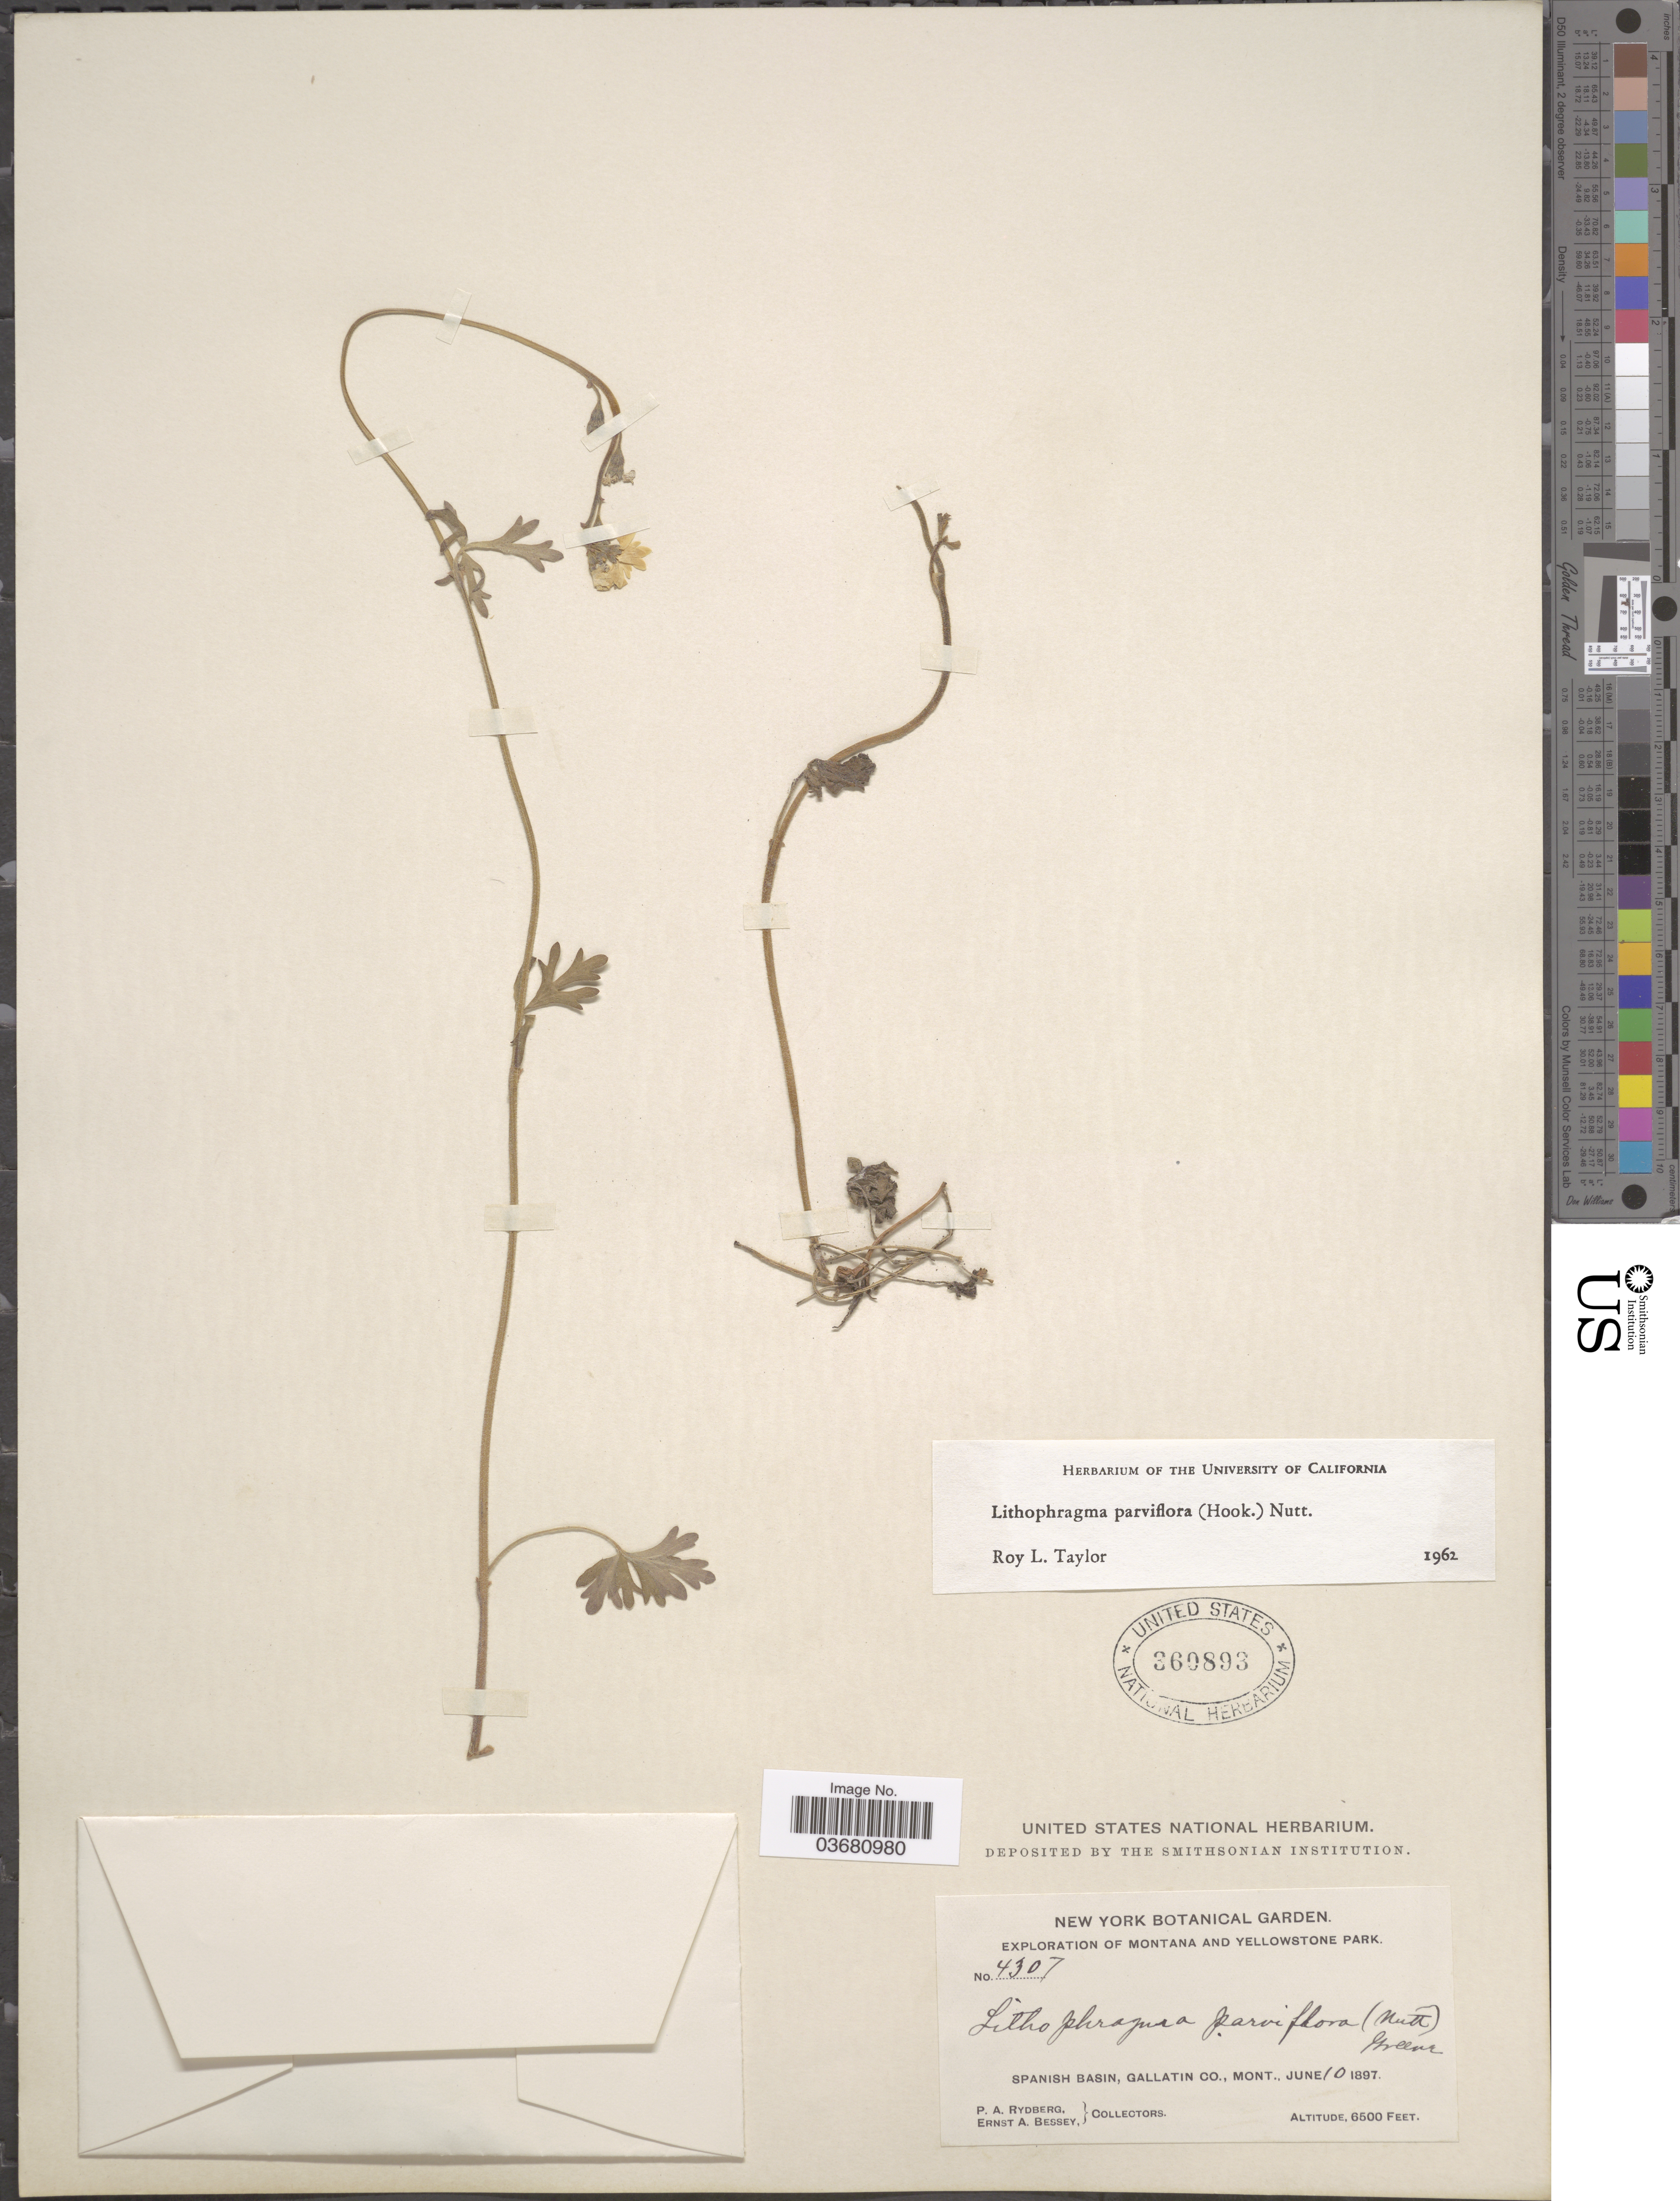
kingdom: Plantae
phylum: Tracheophyta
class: Magnoliopsida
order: Saxifragales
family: Saxifragaceae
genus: Lithophragma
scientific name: Lithophragma parviflorum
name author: (Hook.) Nutt.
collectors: P. A. Rydberg & E. A. Bessey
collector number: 4307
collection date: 1897-06-10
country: United States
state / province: Montana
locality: Exploration of Montana and Yellowstone Park. Spanish Basin, Gallatin Co.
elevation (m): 1981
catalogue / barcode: US 360893